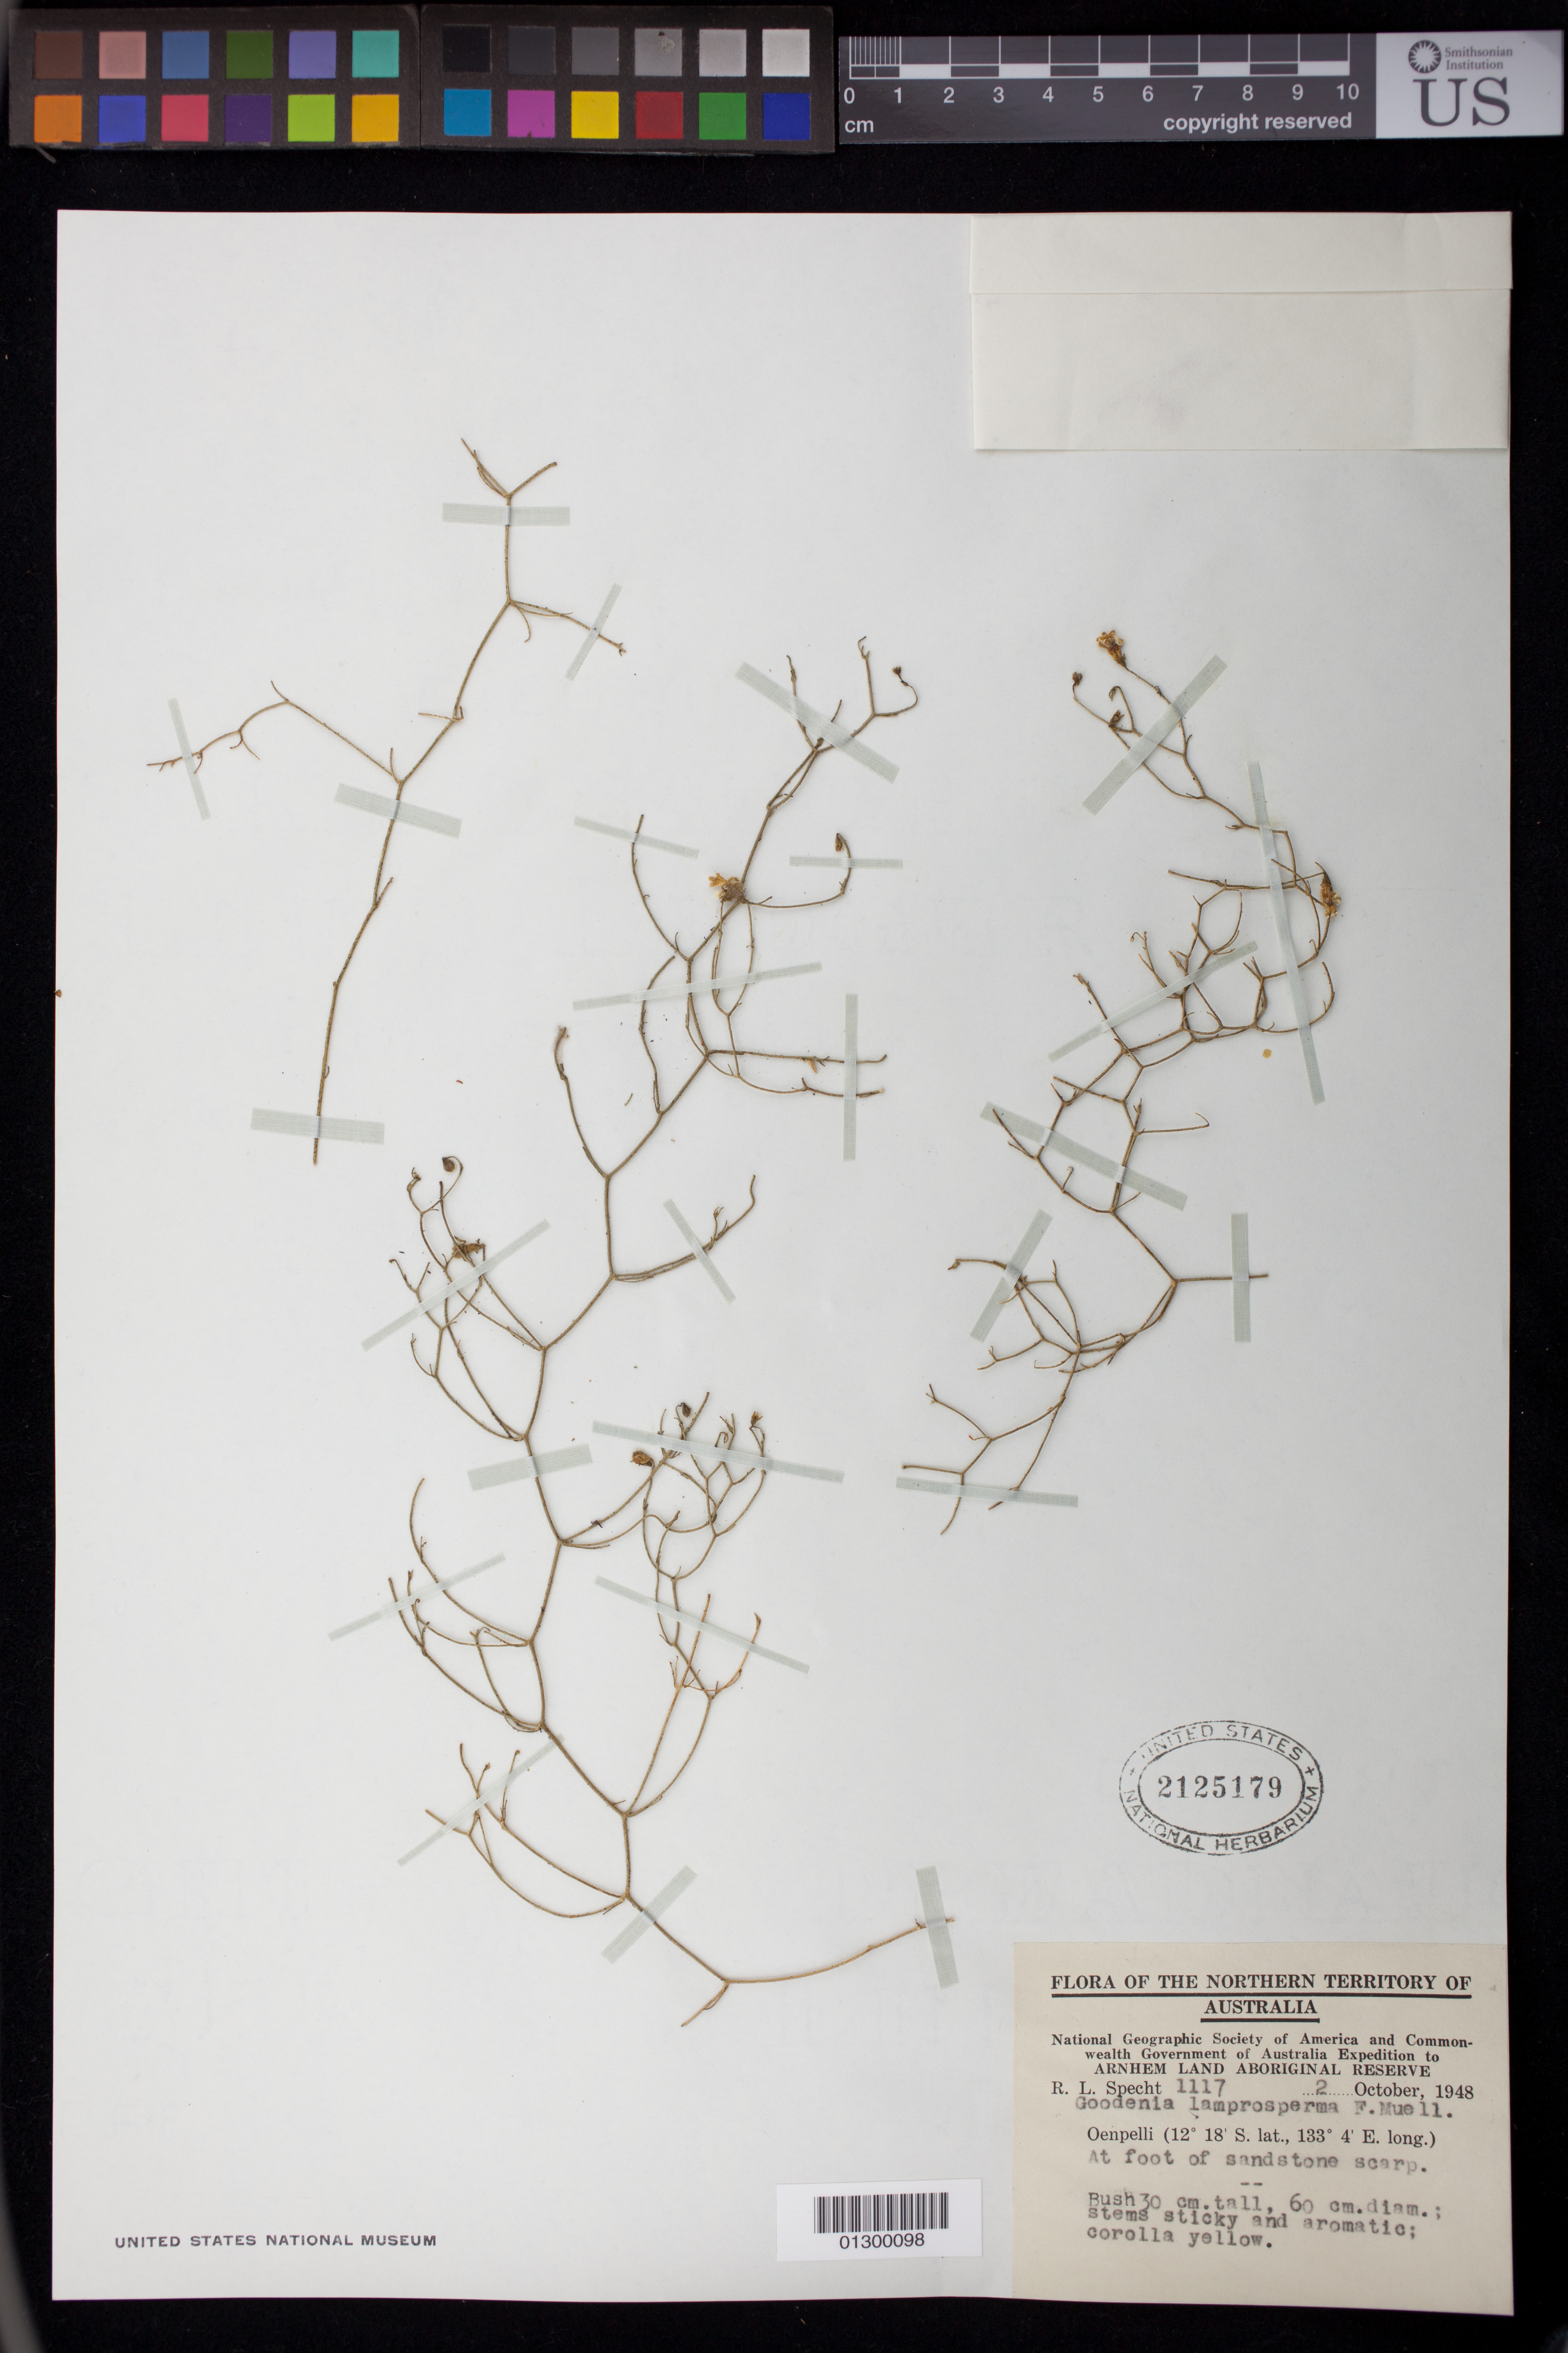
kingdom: Plantae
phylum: Tracheophyta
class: Magnoliopsida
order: Asterales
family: Goodeniaceae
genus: Goodenia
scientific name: Goodenia lamprosperma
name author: F. Muell.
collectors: R. L. Specht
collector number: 1117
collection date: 1948-10-02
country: Australia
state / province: Northern Territory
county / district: West Arnhem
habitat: At foot of sandstone scarp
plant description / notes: Bush 30 cm. tall, 60 cm. diam.; stems sticky and aromatic; corolla yellow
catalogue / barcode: US 2125179